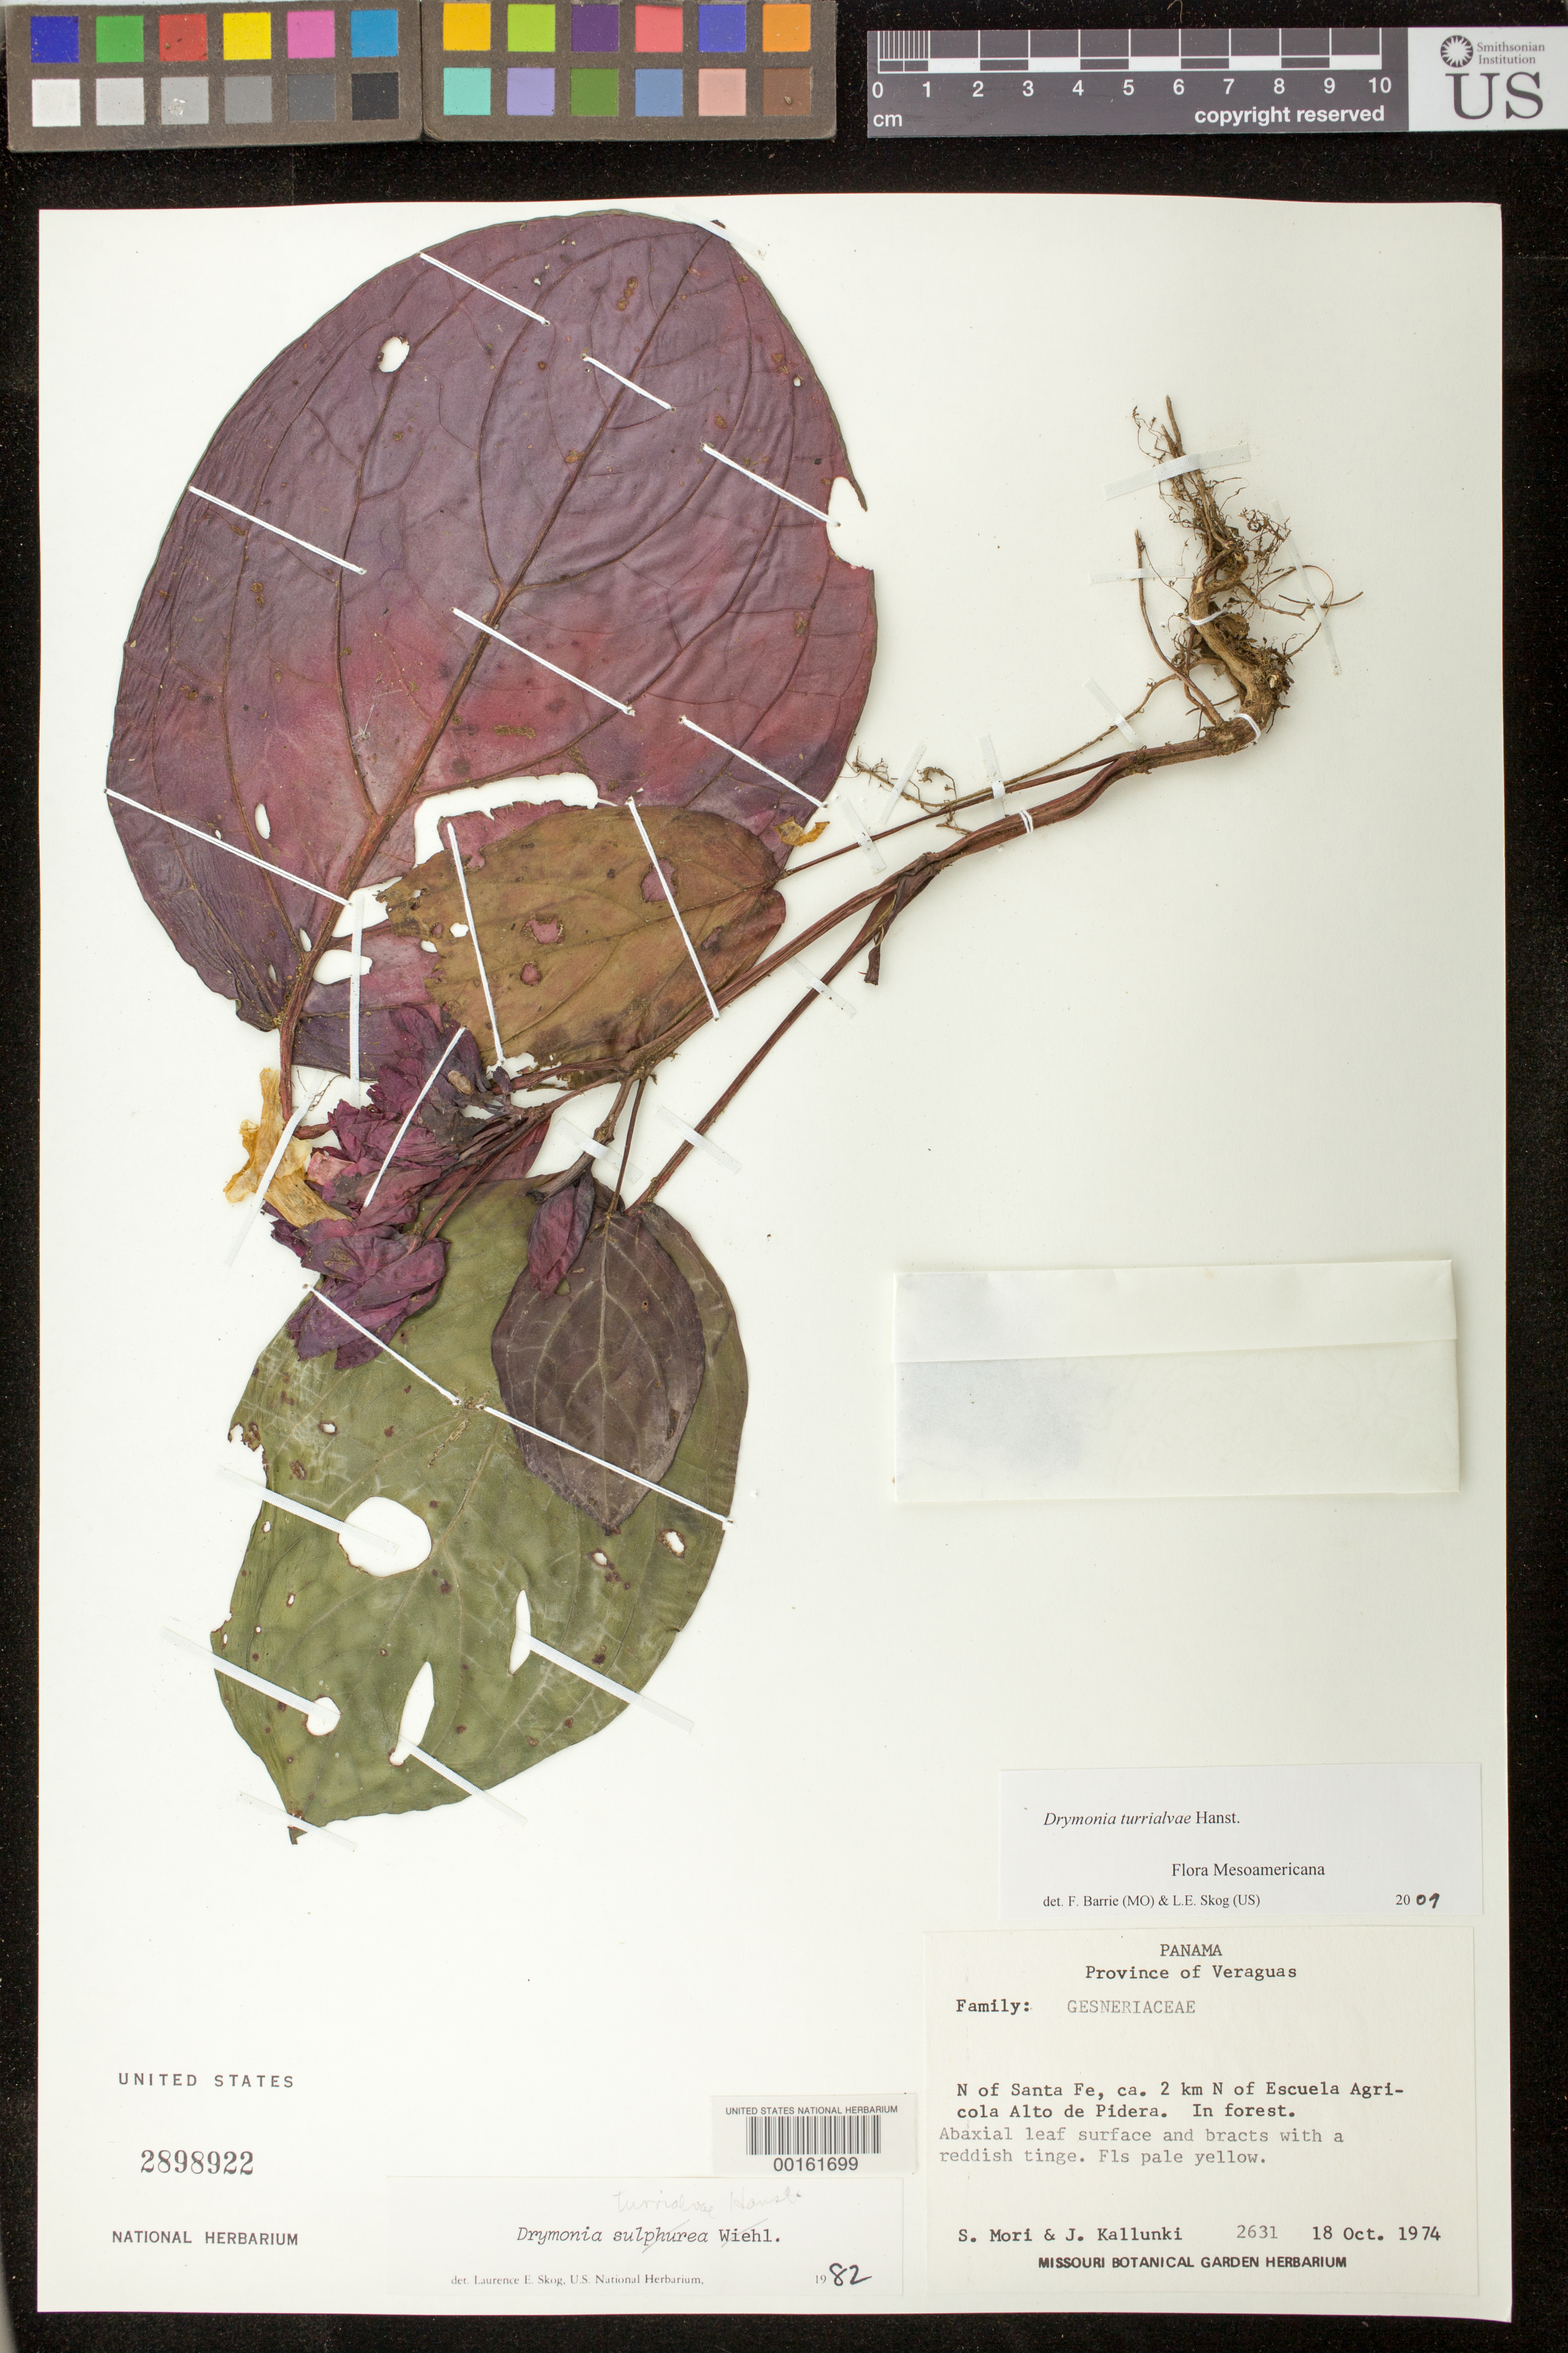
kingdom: Plantae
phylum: Tracheophyta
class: Magnoliopsida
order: Lamiales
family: Gesneriaceae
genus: Drymonia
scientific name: Drymonia turrialvae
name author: Hanst.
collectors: S. Mori & J. Kallunki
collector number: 2631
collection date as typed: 18 Oct 1974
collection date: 1974-10-18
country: Panama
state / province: Veraguas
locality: N of Santa Fe, about 2 km N of Escuela Agricola Alto de Piedra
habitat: In forest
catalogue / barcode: US 2898922